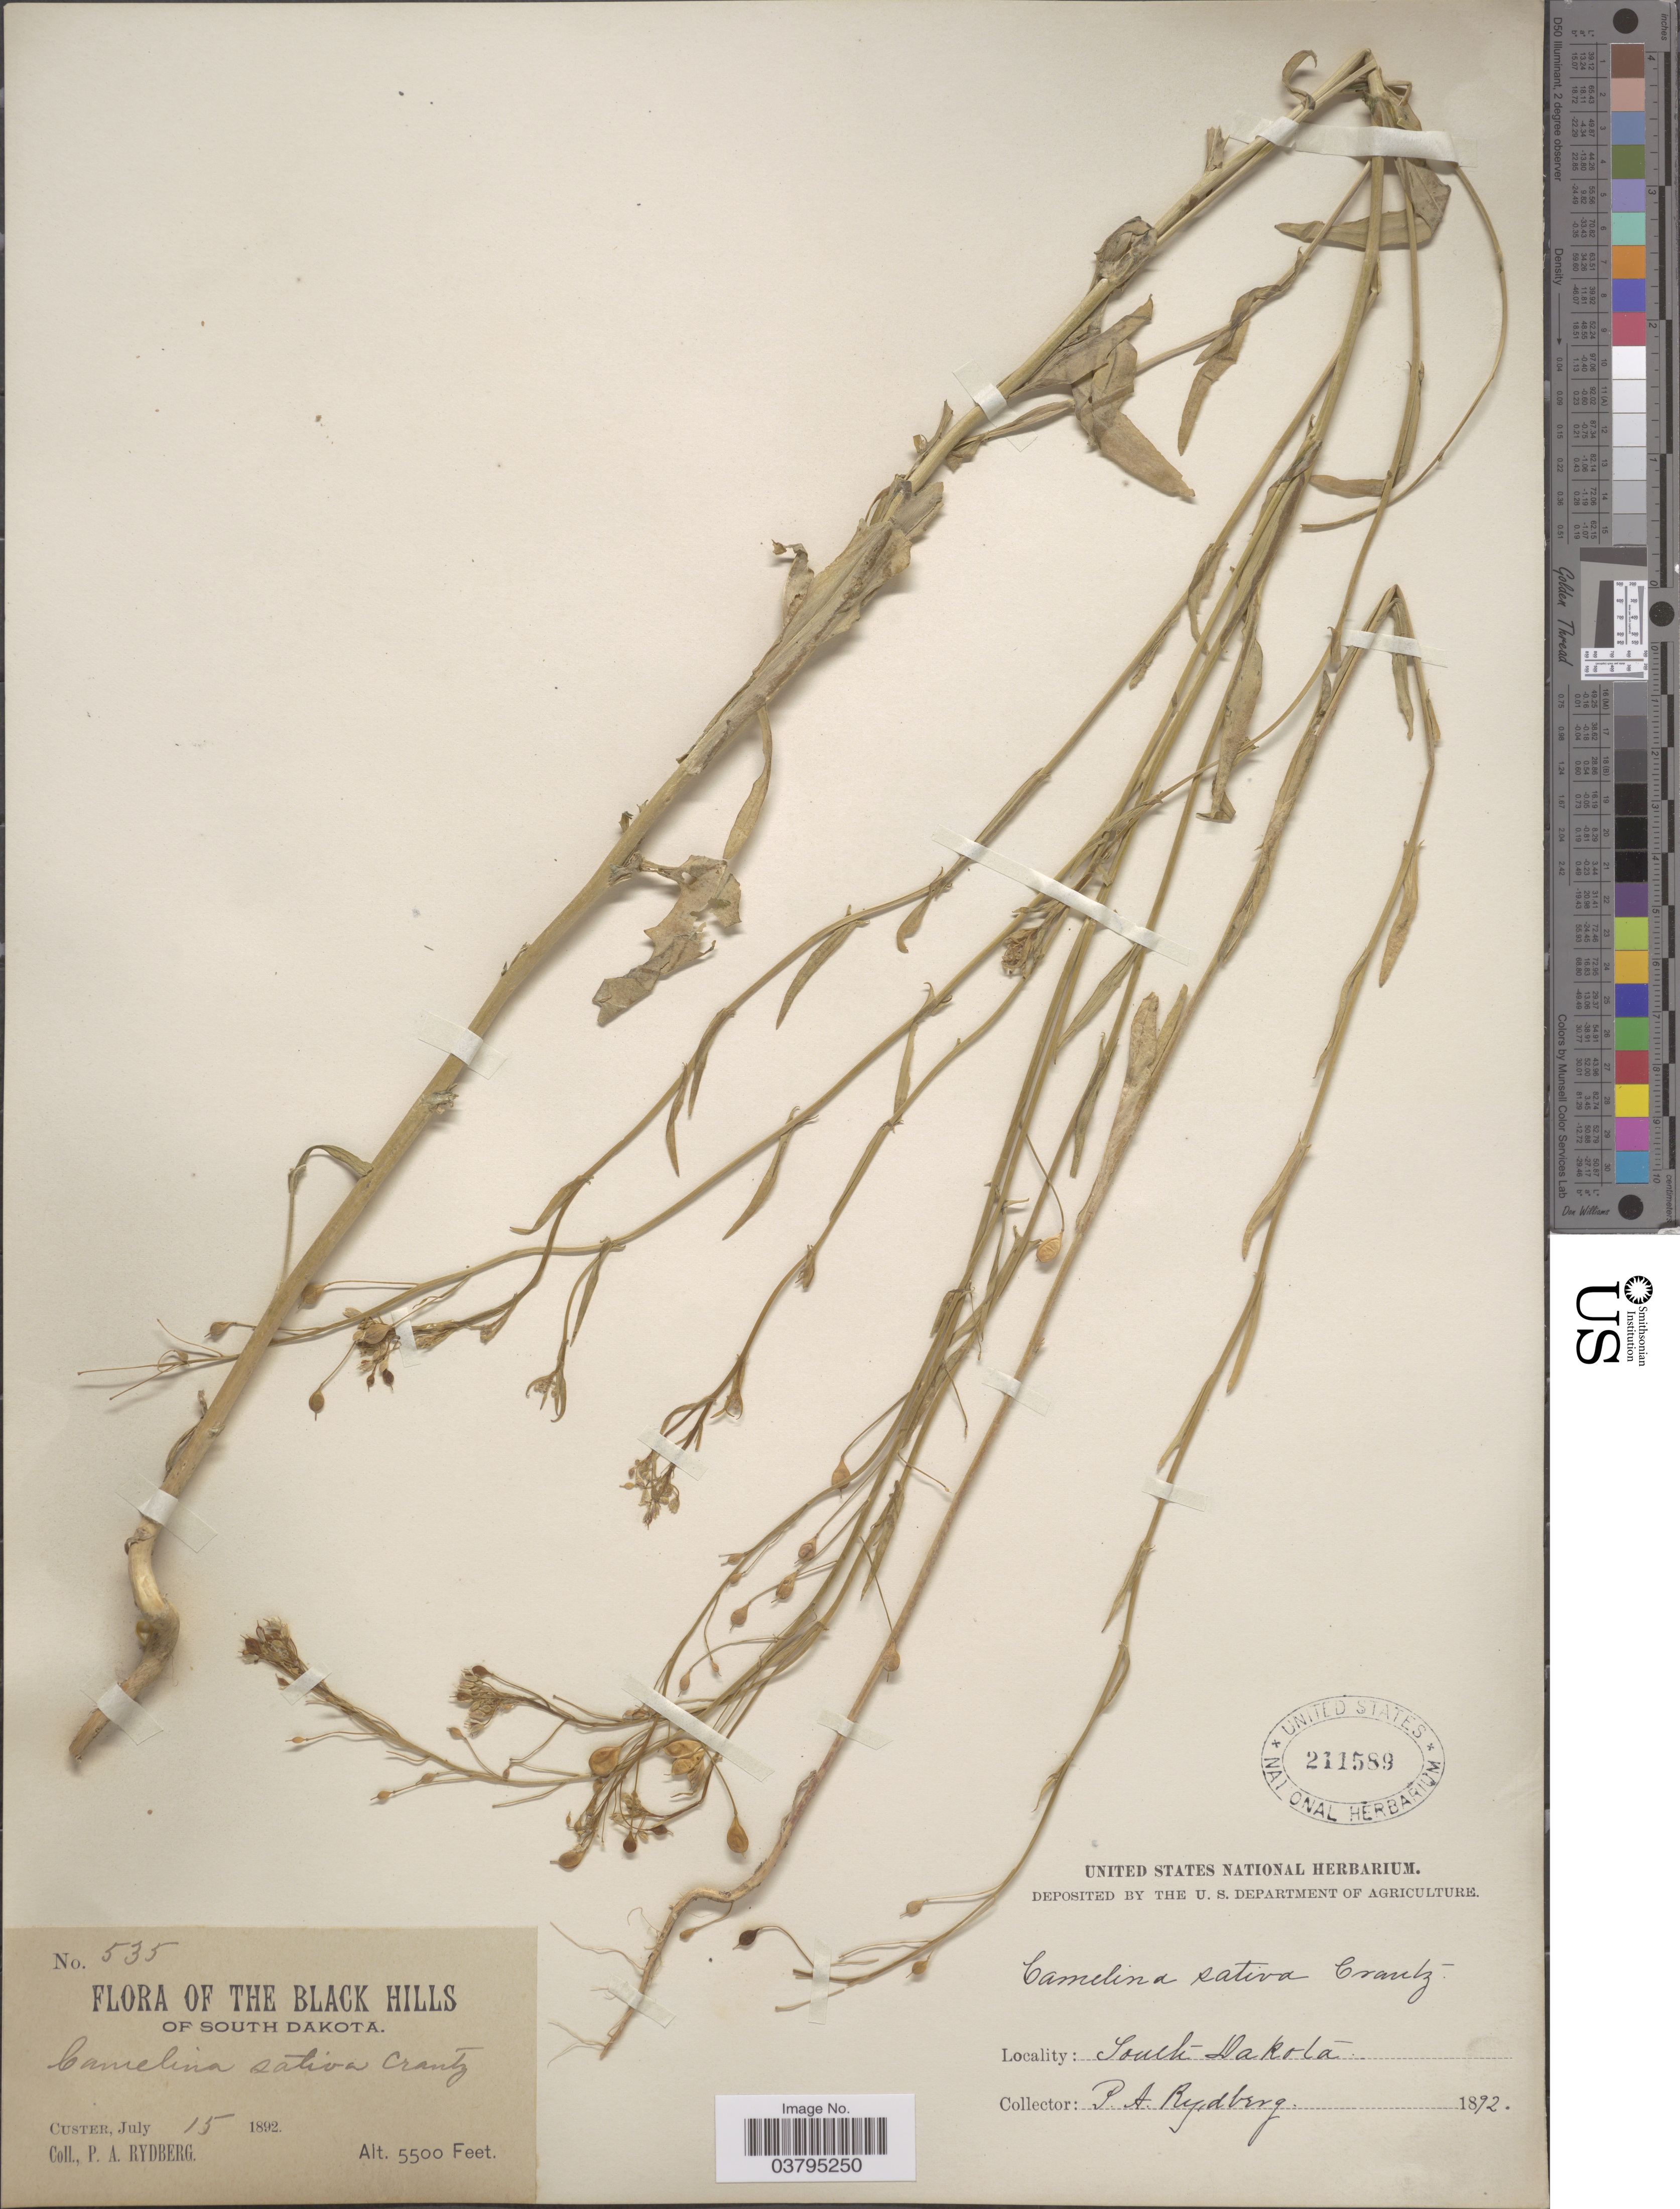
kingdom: Plantae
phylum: Tracheophyta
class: Magnoliopsida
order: Brassicales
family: Brassicaceae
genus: Camelina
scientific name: Camelina sativa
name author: (L.) Crantz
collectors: P. A. Rydberg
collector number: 535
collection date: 1892-07-15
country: United States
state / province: South Dakota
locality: The Black Hills of South Dakota. Custer.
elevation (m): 1676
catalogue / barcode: US 211589